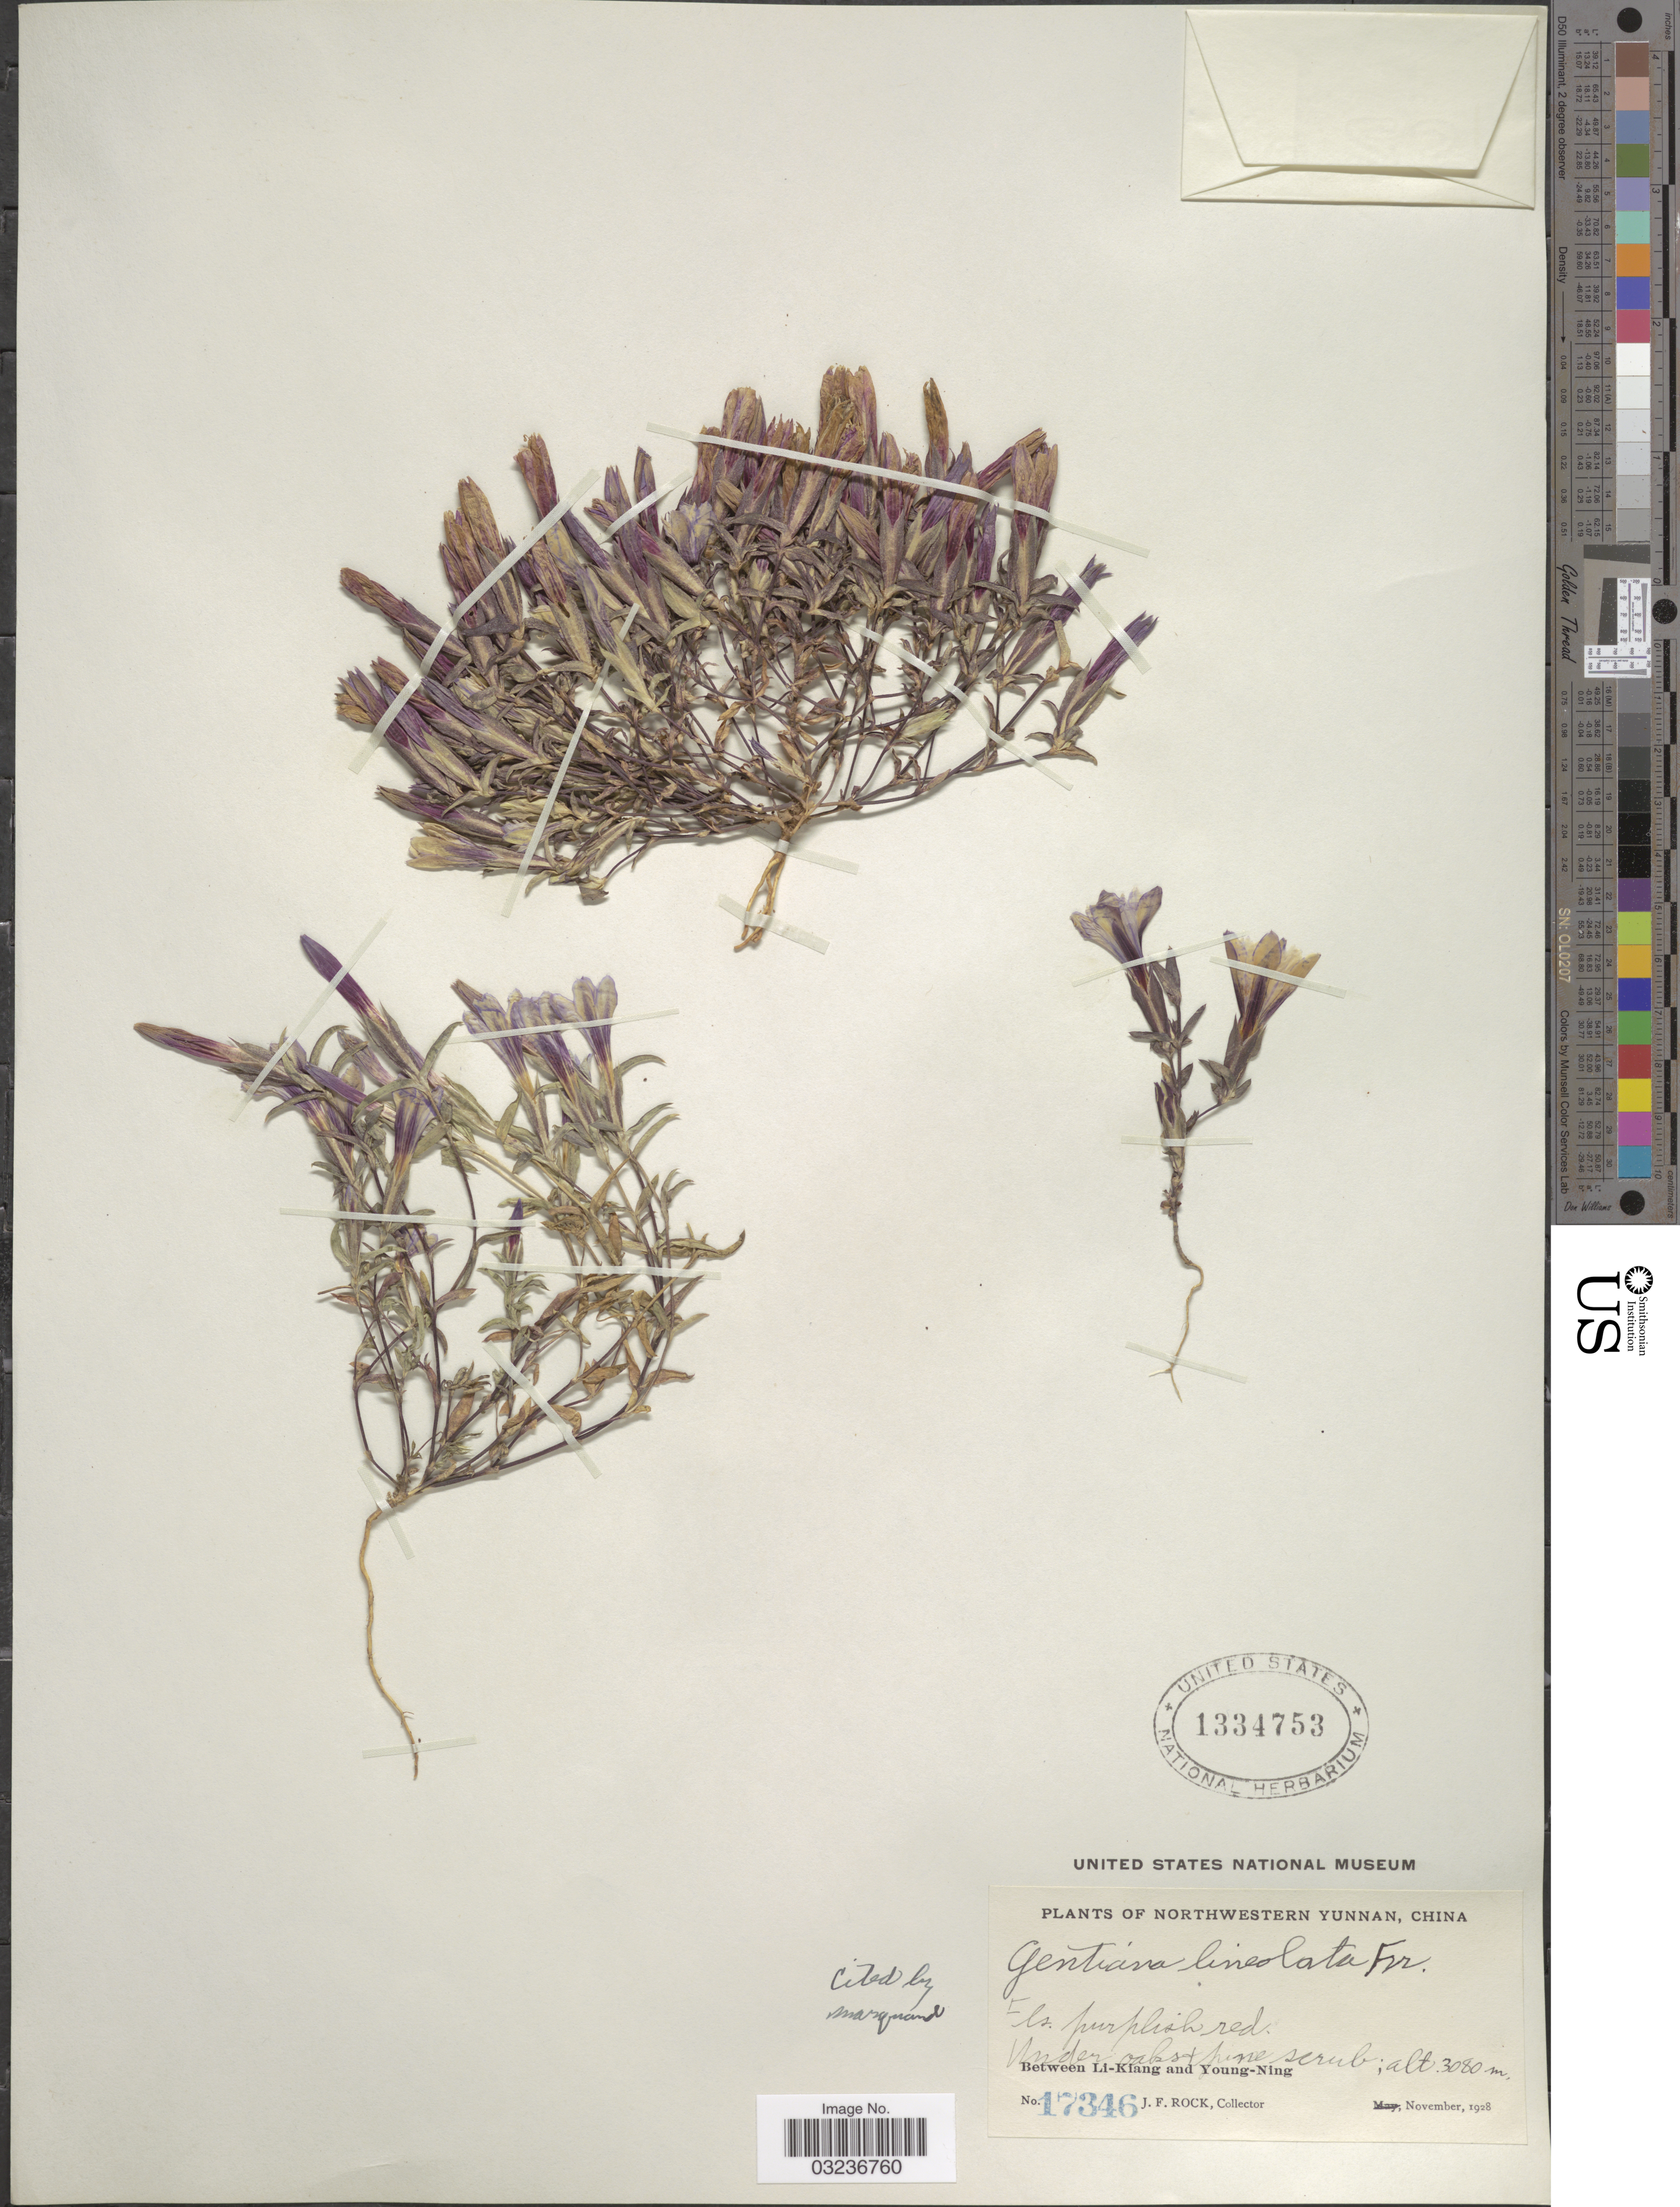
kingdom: Plantae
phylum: Tracheophyta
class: Magnoliopsida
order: Gentianales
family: Gentianaceae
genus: Gentiana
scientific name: Gentiana lineolata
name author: Franch.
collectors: J. Rock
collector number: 17346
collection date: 1928-11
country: China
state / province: Yunnan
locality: Northwestern Yunnan, China, Between Li-Kiang and Young-Ning.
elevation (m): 3080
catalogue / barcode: US 1334753